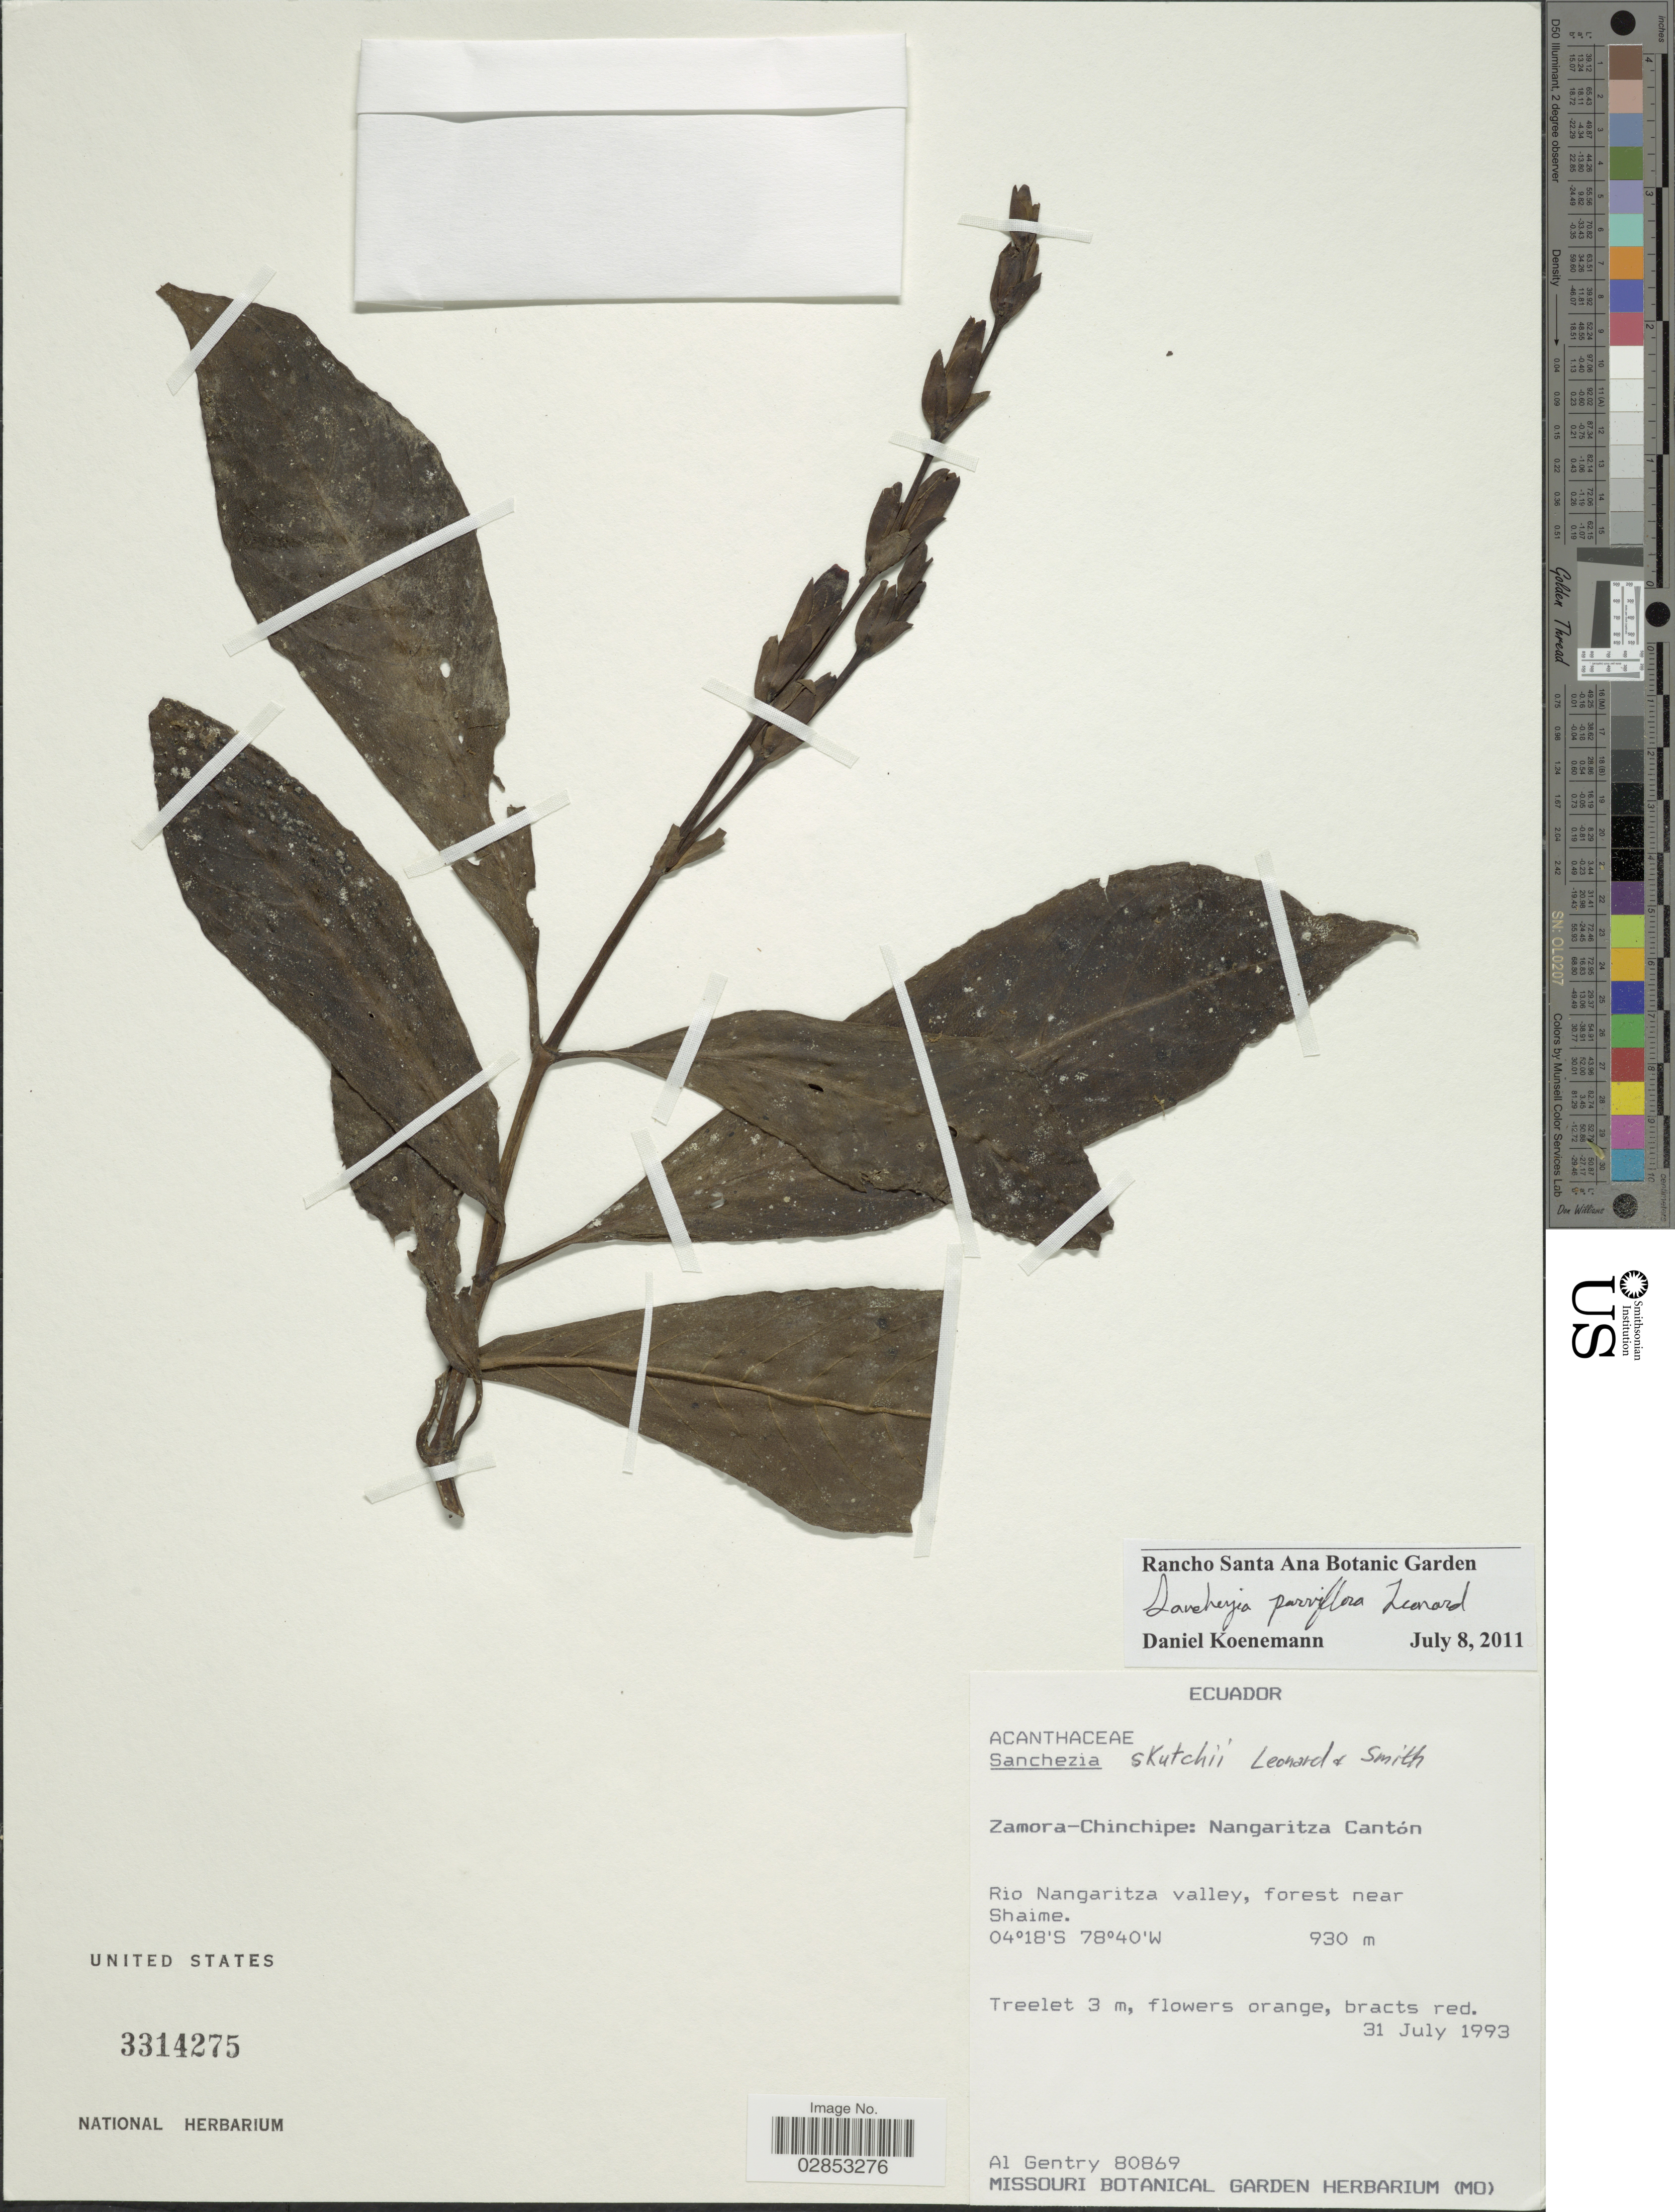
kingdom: Plantae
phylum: Tracheophyta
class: Magnoliopsida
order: Lamiales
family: Acanthaceae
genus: Sanchezia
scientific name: Sanchezia parviflora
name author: Leonard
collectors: A. H. Gentry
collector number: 80869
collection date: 1993-07-31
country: Ecuador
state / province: Zamora-Chinchipe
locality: Zamora-Chinchipe: Nangaritza Cantón, Rio Nangaritza valley, forest near Shaime.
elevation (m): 930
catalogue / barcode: US 3314275